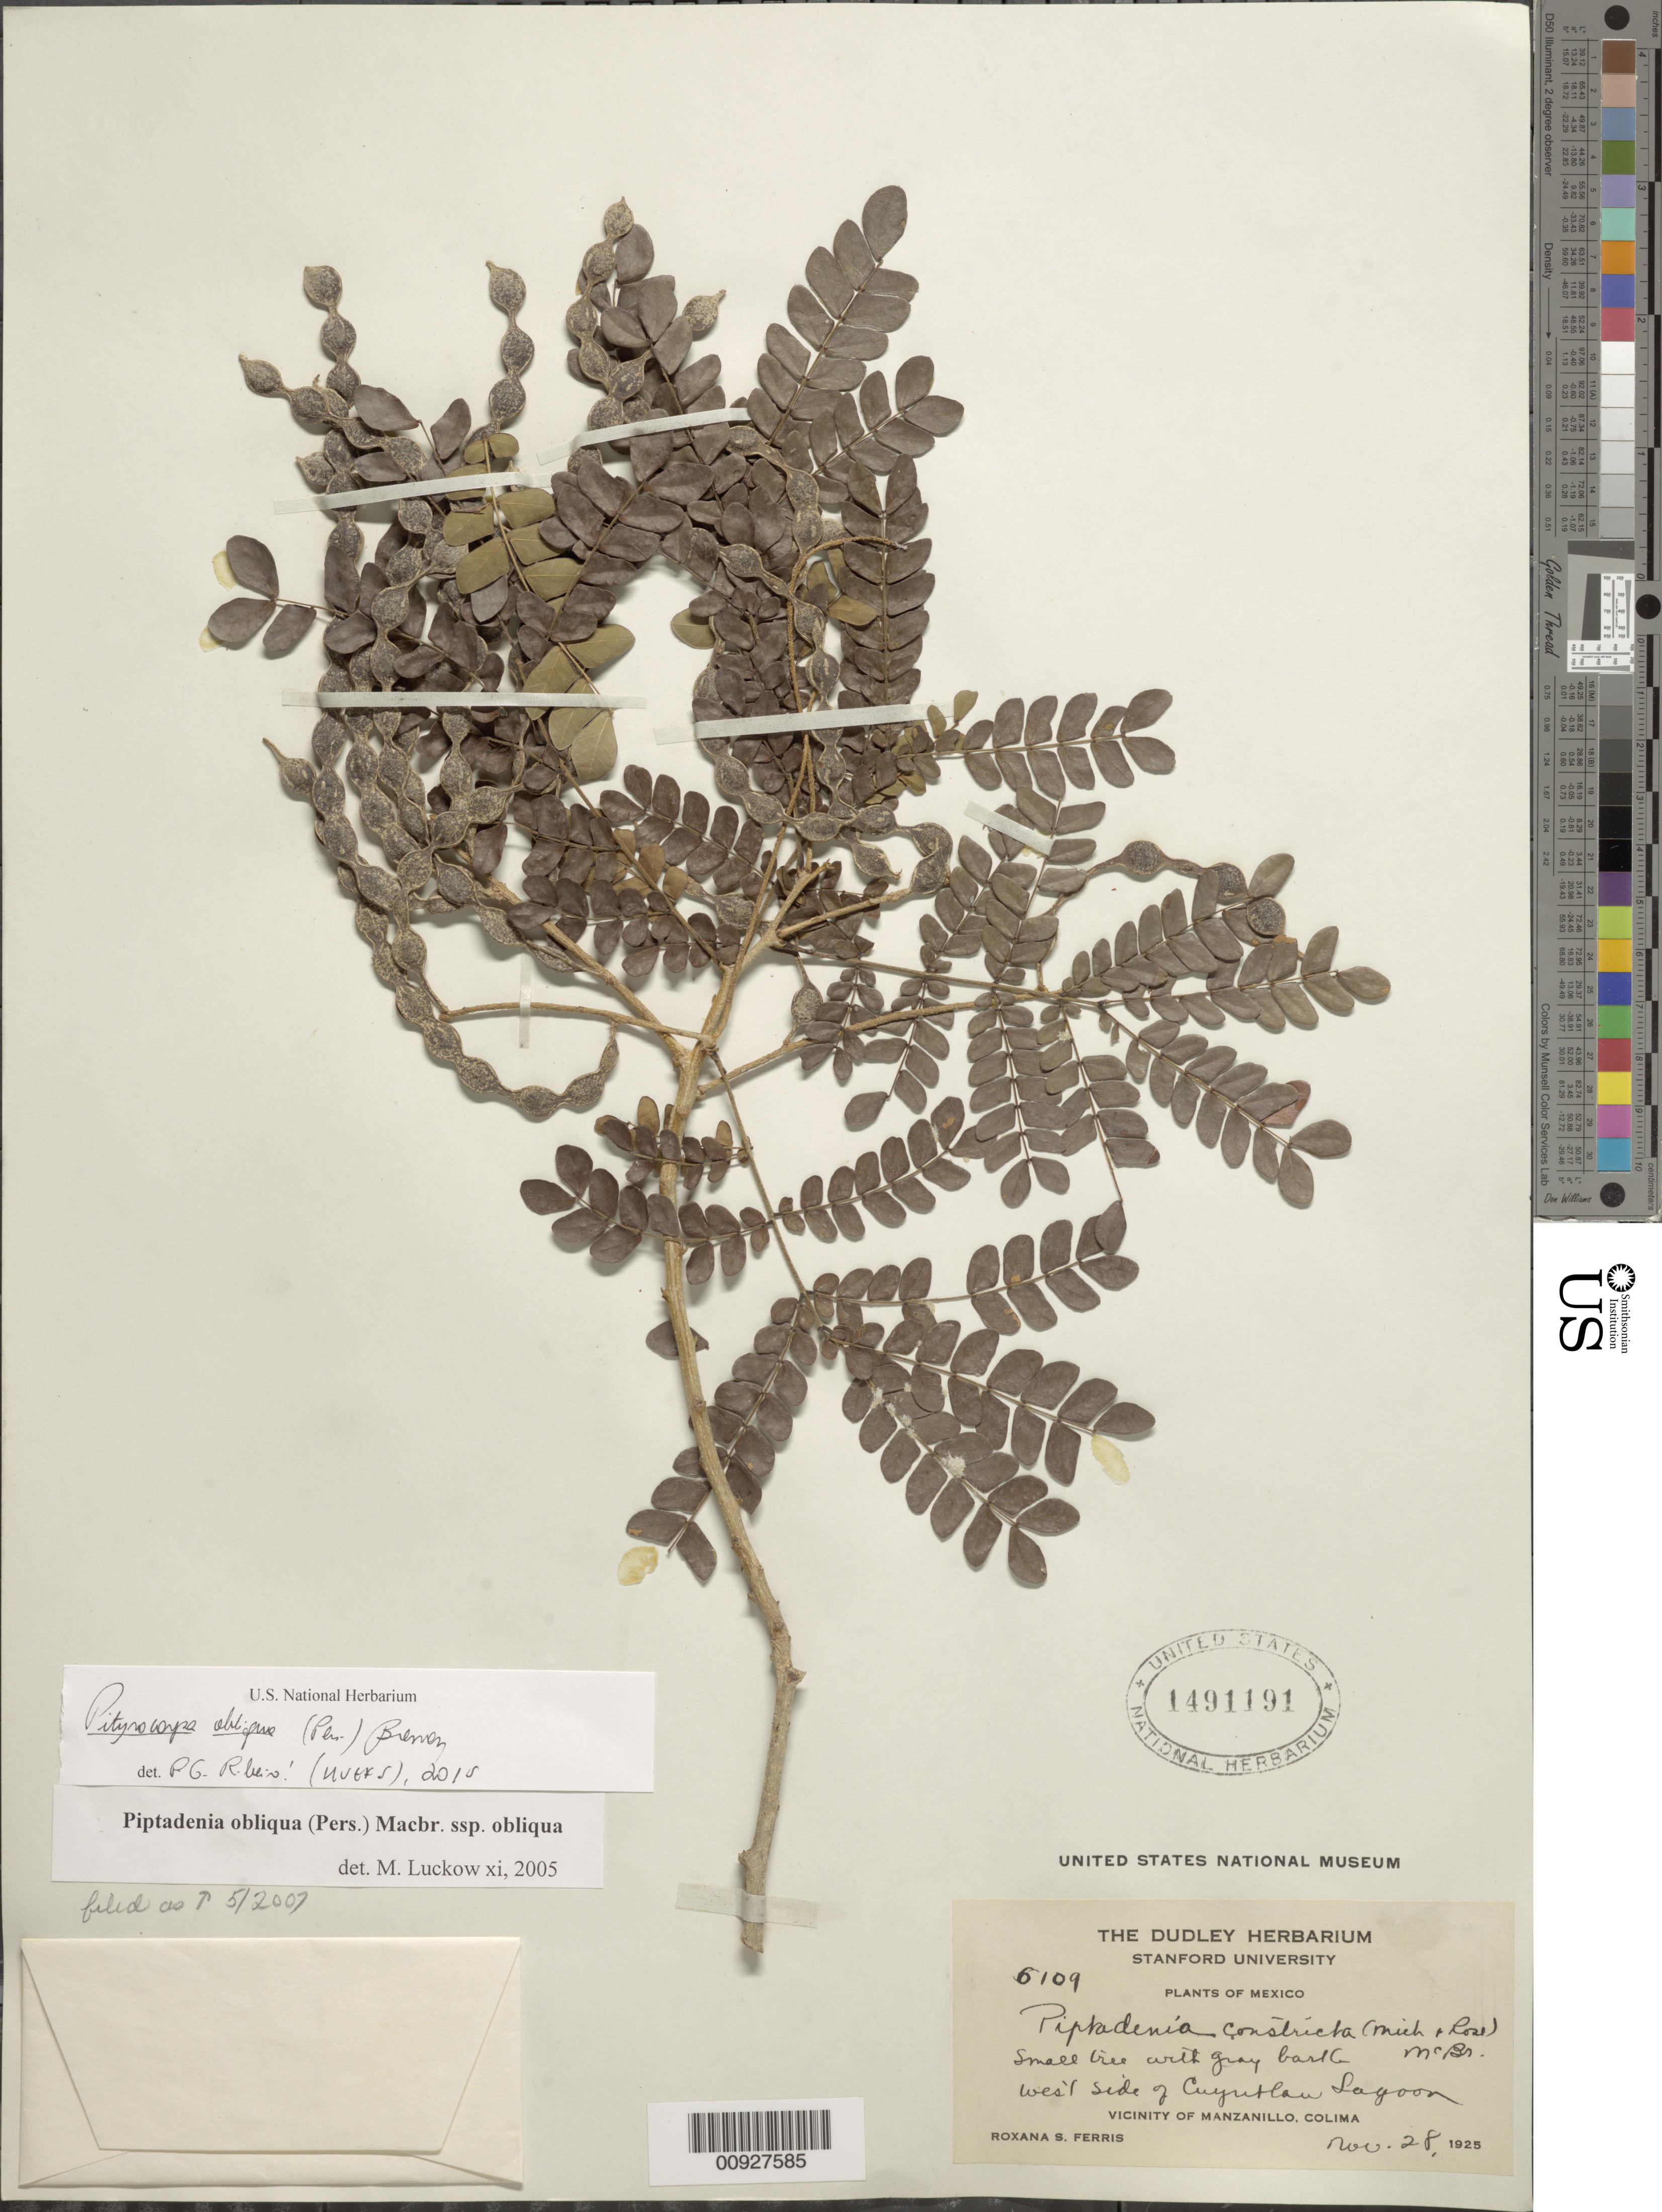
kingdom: Plantae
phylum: Tracheophyta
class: Magnoliopsida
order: Fabales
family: Fabaceae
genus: Pityrocarpa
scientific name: Pityrocarpa obliqua subsp. obliqua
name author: (Pers.) Brenan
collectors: R. S. Ferris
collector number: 6109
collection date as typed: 28 Nov 1925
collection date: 1925-11-28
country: Mexico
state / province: Colima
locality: West side of Cuyutlan Lagoon. Vicinity of Manzanillo, Colima.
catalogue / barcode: US 1491191